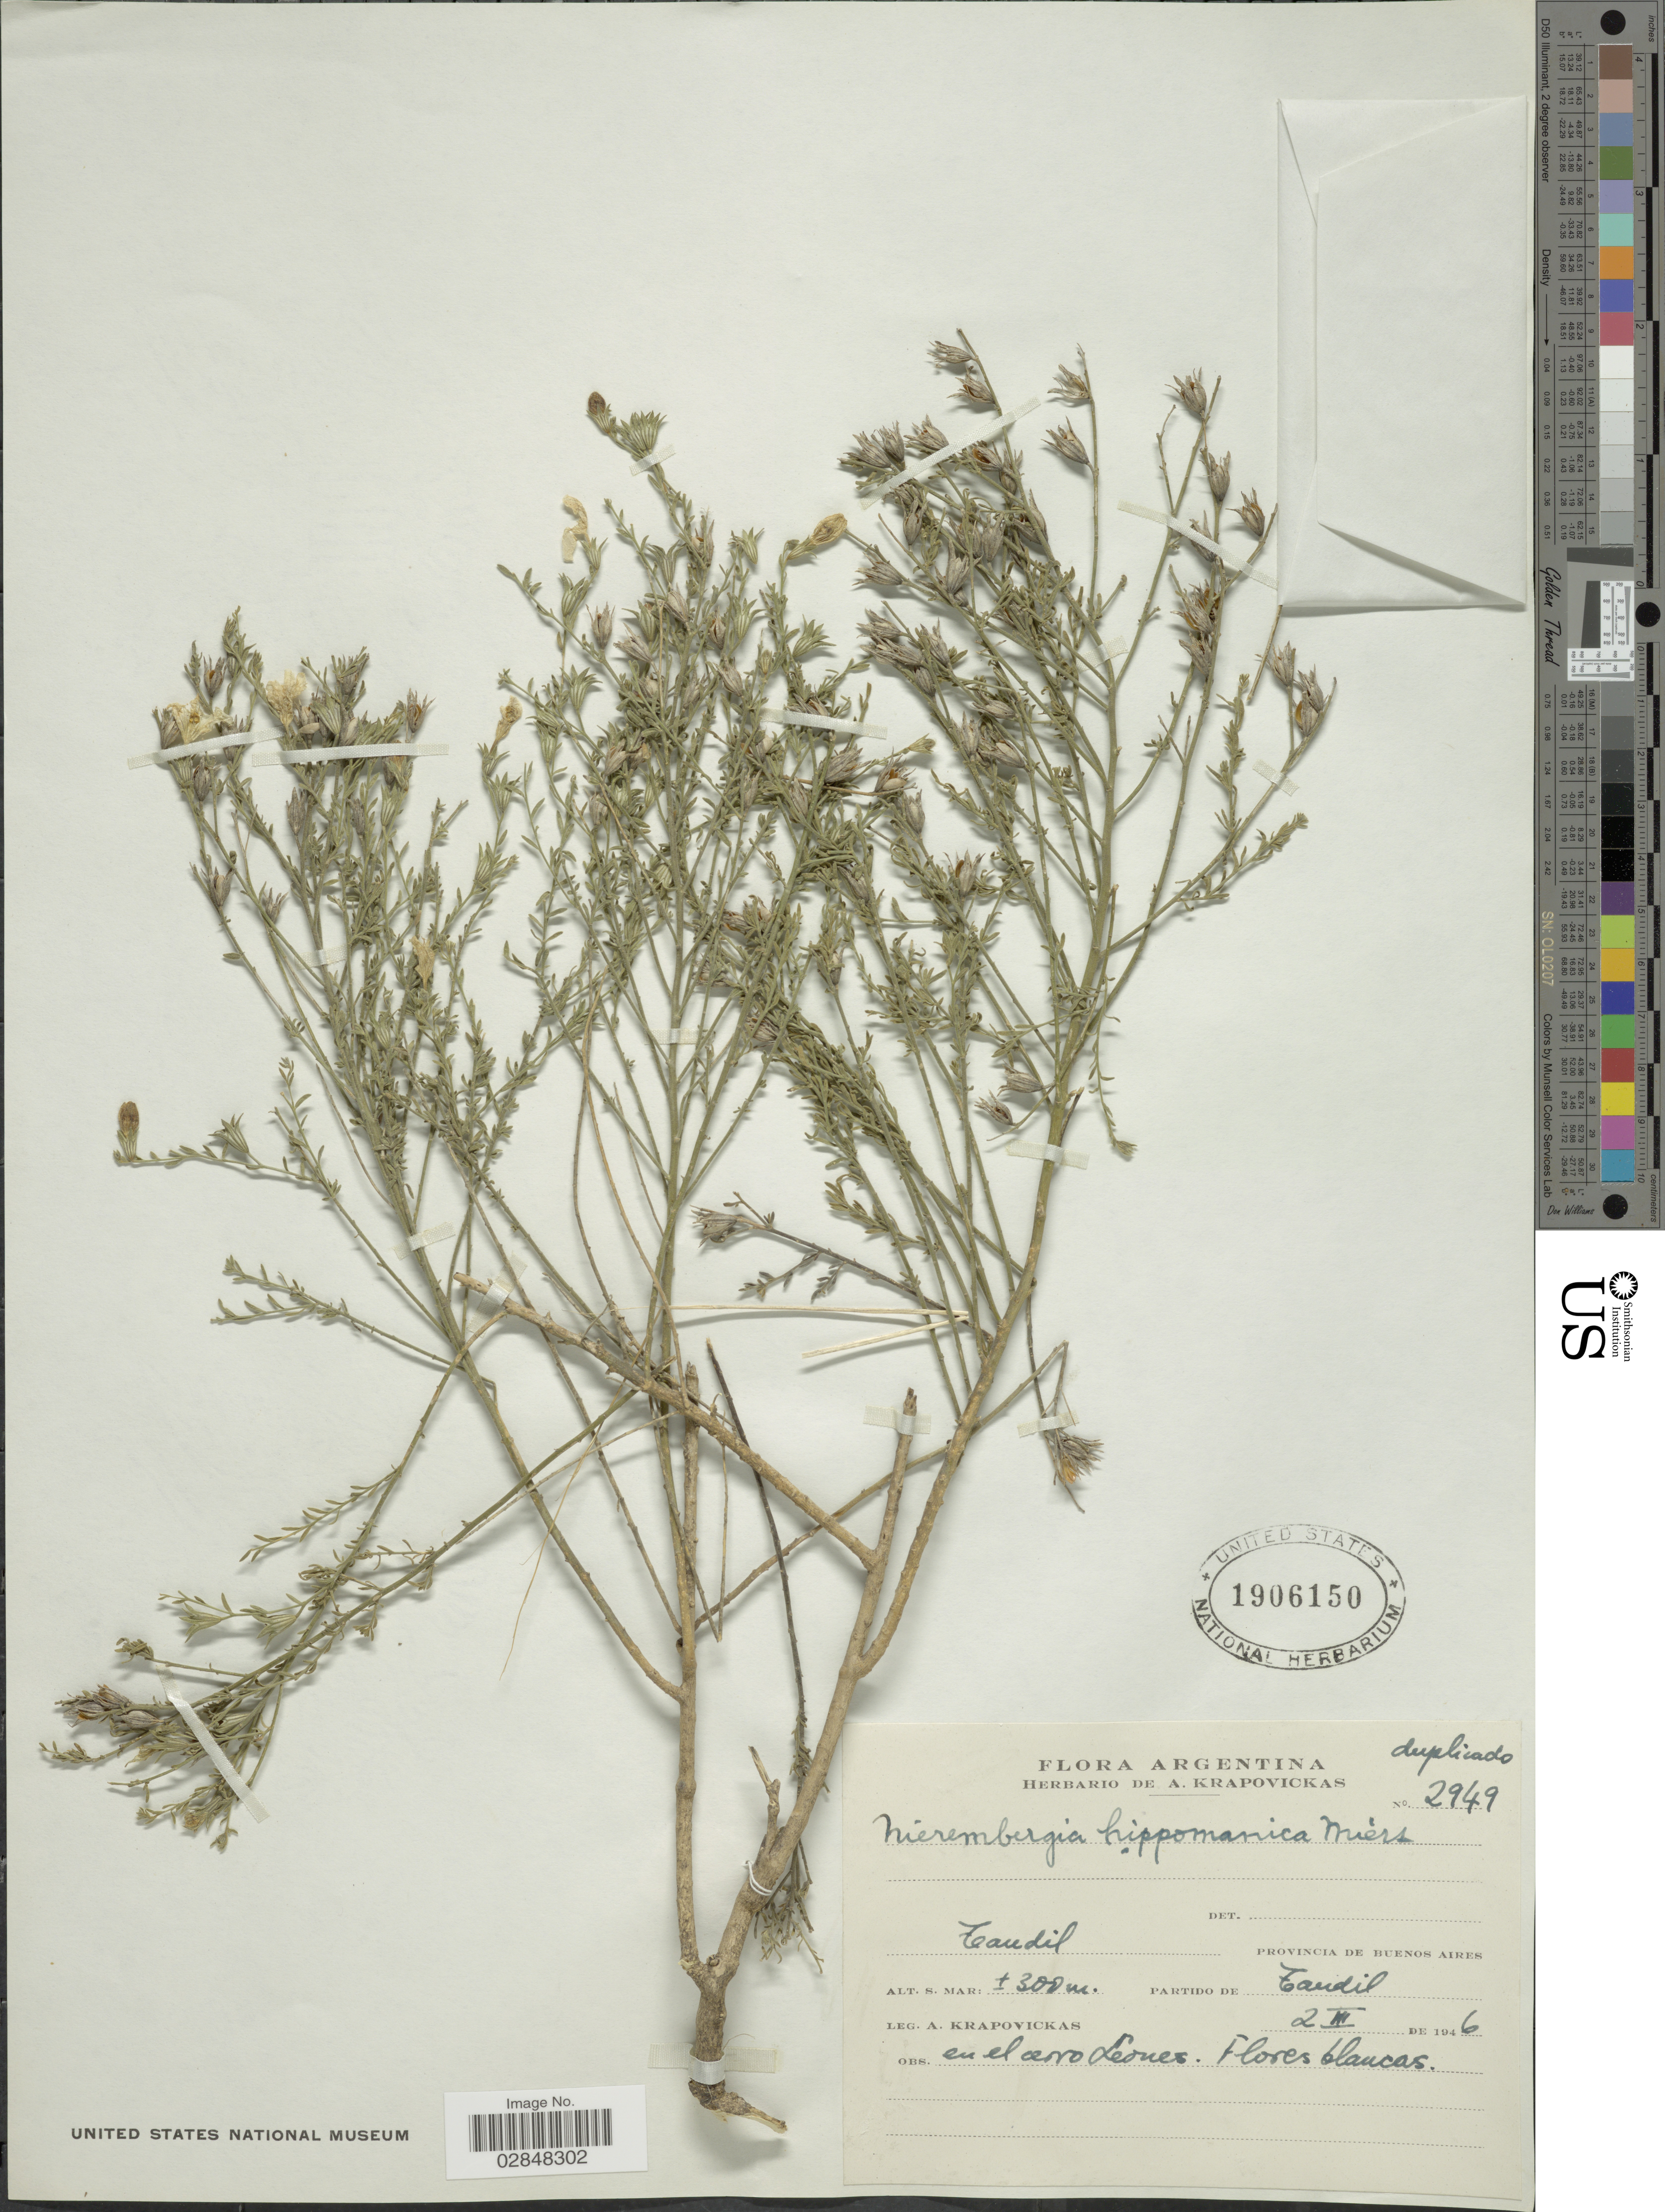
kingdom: Plantae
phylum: Tracheophyta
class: Magnoliopsida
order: Solanales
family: Solanaceae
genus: Nierembergia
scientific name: Nierembergia linariifolia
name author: Graham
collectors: A. Krapovickas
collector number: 2949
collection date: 1946-03-02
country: Argentina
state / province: Buenos Aires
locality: Tandil. Partido de Tandil.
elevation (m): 300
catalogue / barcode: US 1906150